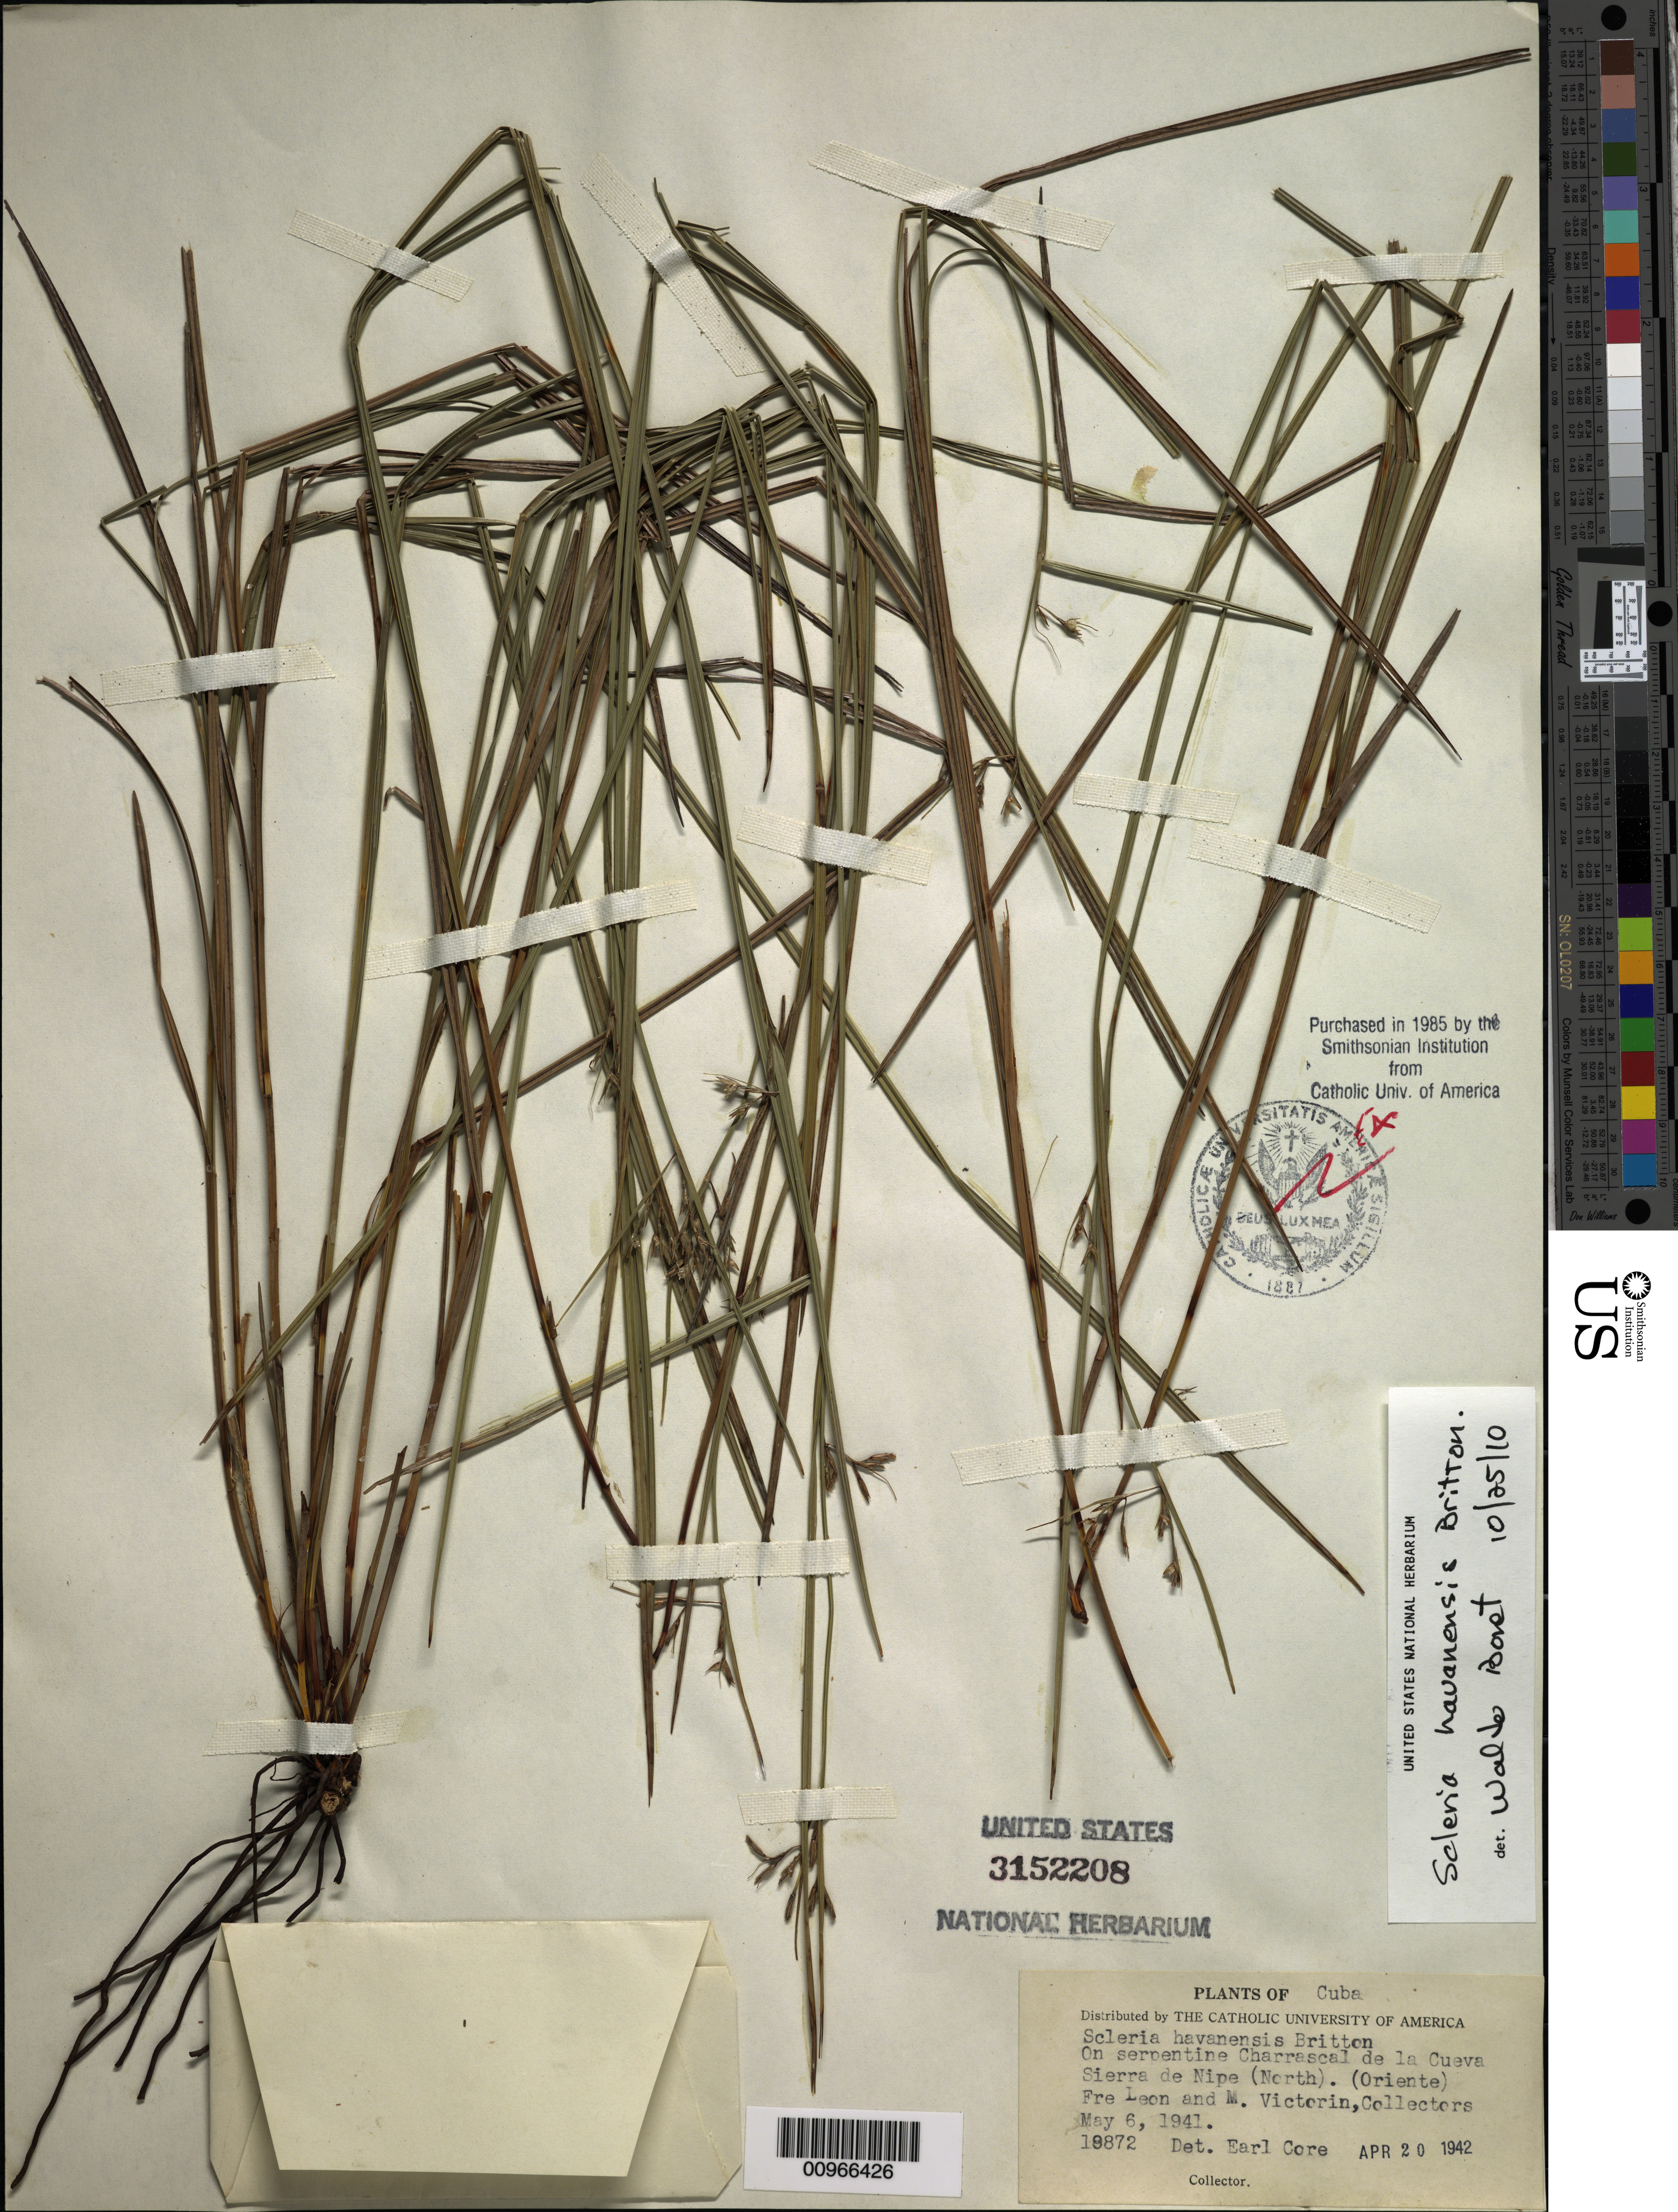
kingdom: Plantae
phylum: Tracheophyta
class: Liliopsida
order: Poales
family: Cyperaceae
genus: Scleria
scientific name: Scleria havanensis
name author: Britton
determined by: Core, E. L.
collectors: F. Leon & F. Victorin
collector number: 18872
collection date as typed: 06 May 1941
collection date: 1941-05-06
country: Cuba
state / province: Holguín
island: Cuba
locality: Charrascal de la Cueva, Siera de Nipe (North)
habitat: On serpentine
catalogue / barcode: US 3152208